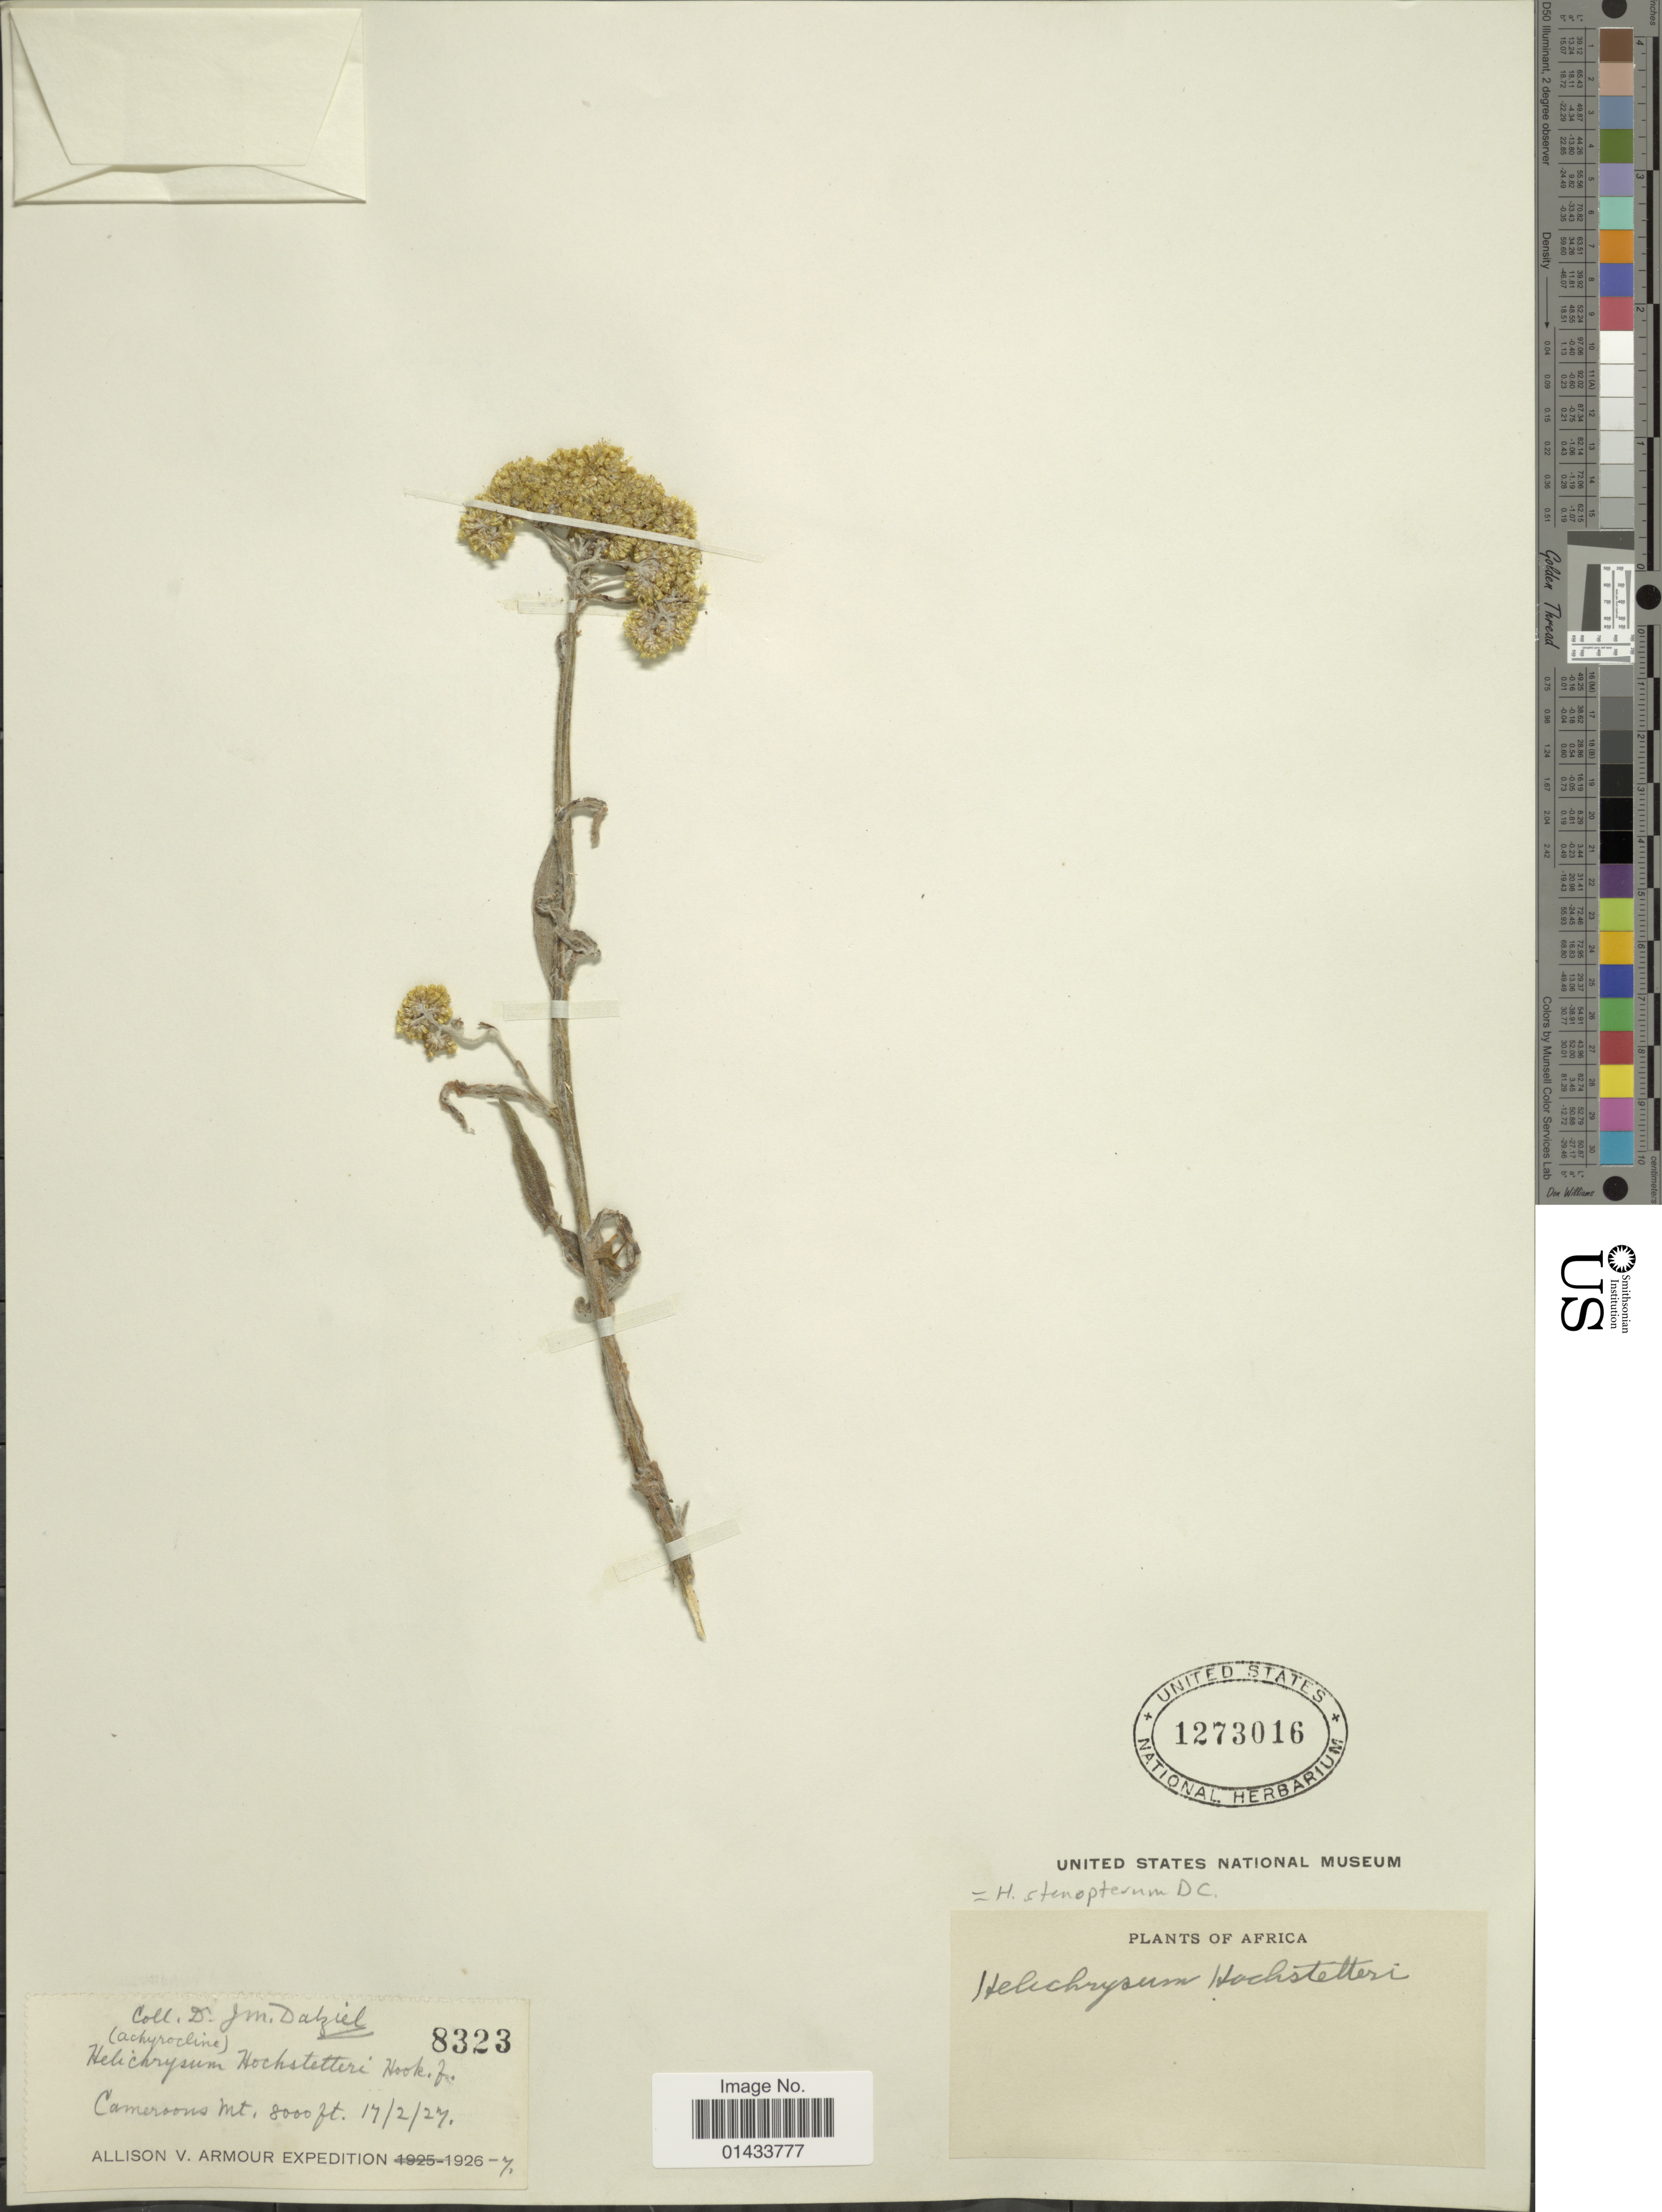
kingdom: Plantae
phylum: Tracheophyta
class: Magnoliopsida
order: Asterales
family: Asteraceae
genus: Helichrysum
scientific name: Helichrysum stenopterum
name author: DC.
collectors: J. Dalziel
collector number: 8323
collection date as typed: Transcribed d/m/y: 17/2/27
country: Cameroon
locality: Cameroon Mt.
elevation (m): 2438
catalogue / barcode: US 1273016